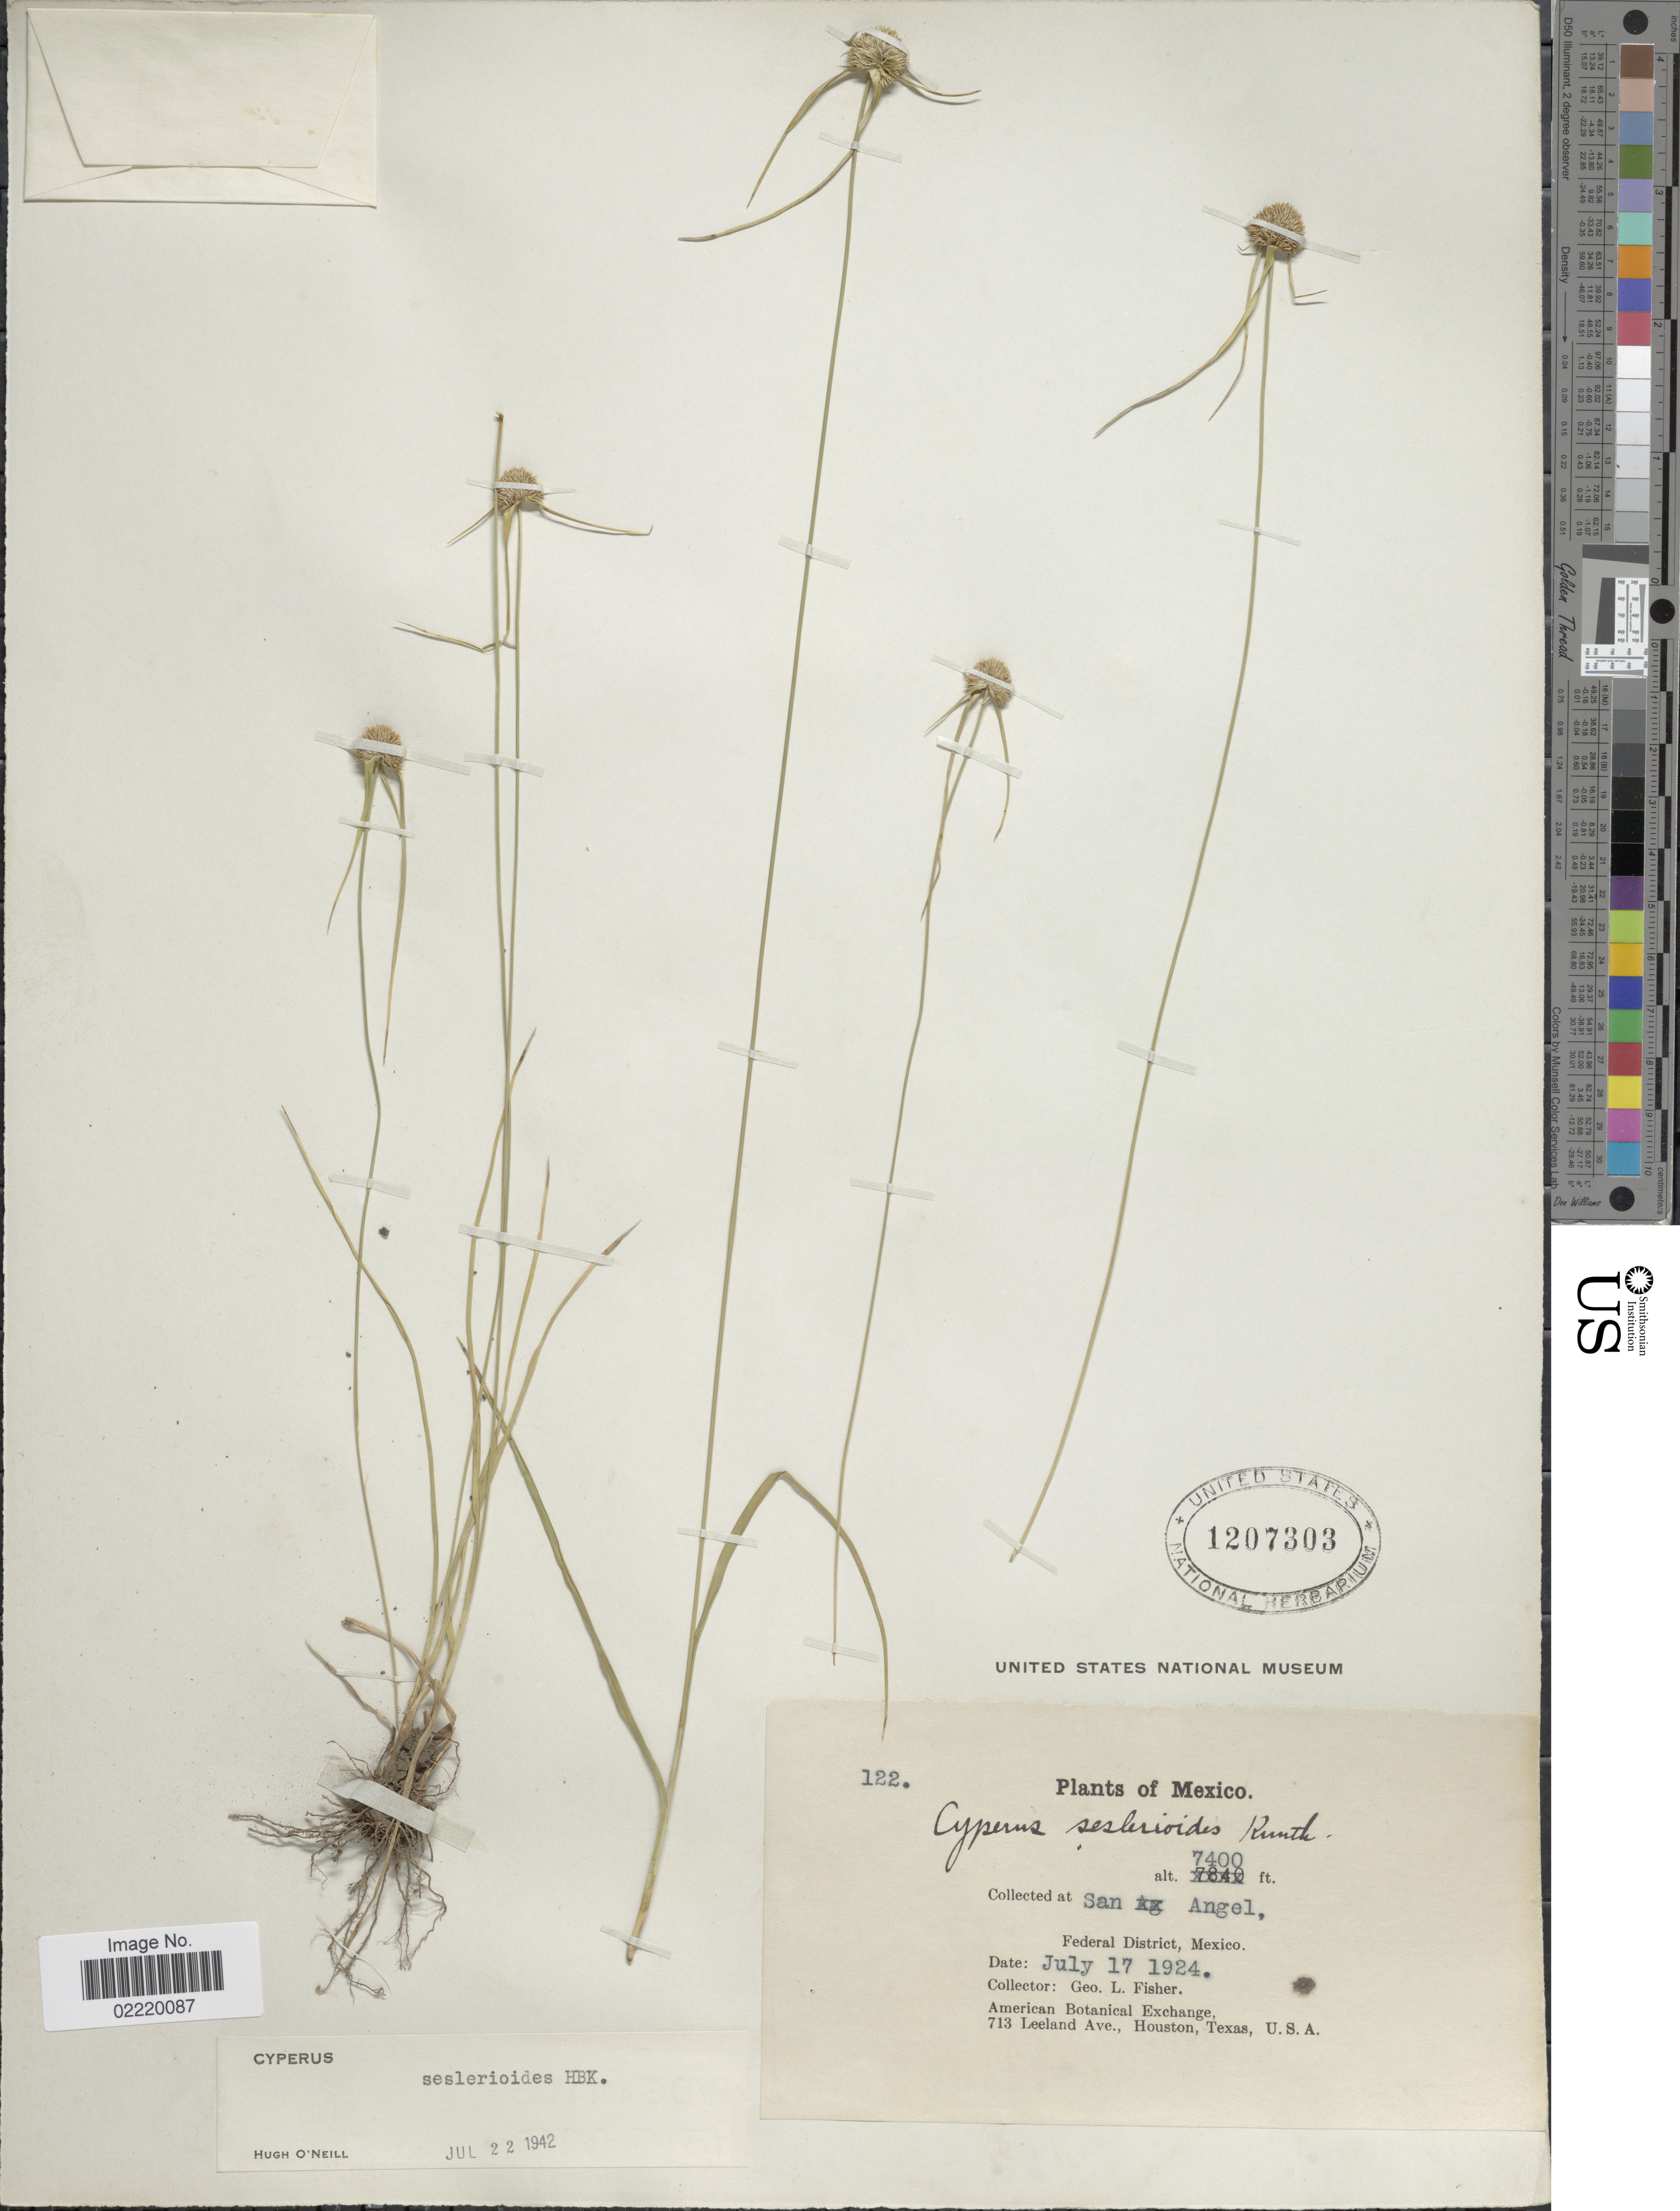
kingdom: Plantae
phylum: Tracheophyta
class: Liliopsida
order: Poales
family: Cyperaceae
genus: Cyperus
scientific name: Cyperus seslerioides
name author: Kunth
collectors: G. L. Fisher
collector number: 122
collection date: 1924-07-17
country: Mexico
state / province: Distrito Federal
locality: San Angel.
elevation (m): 2256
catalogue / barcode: US 1207303